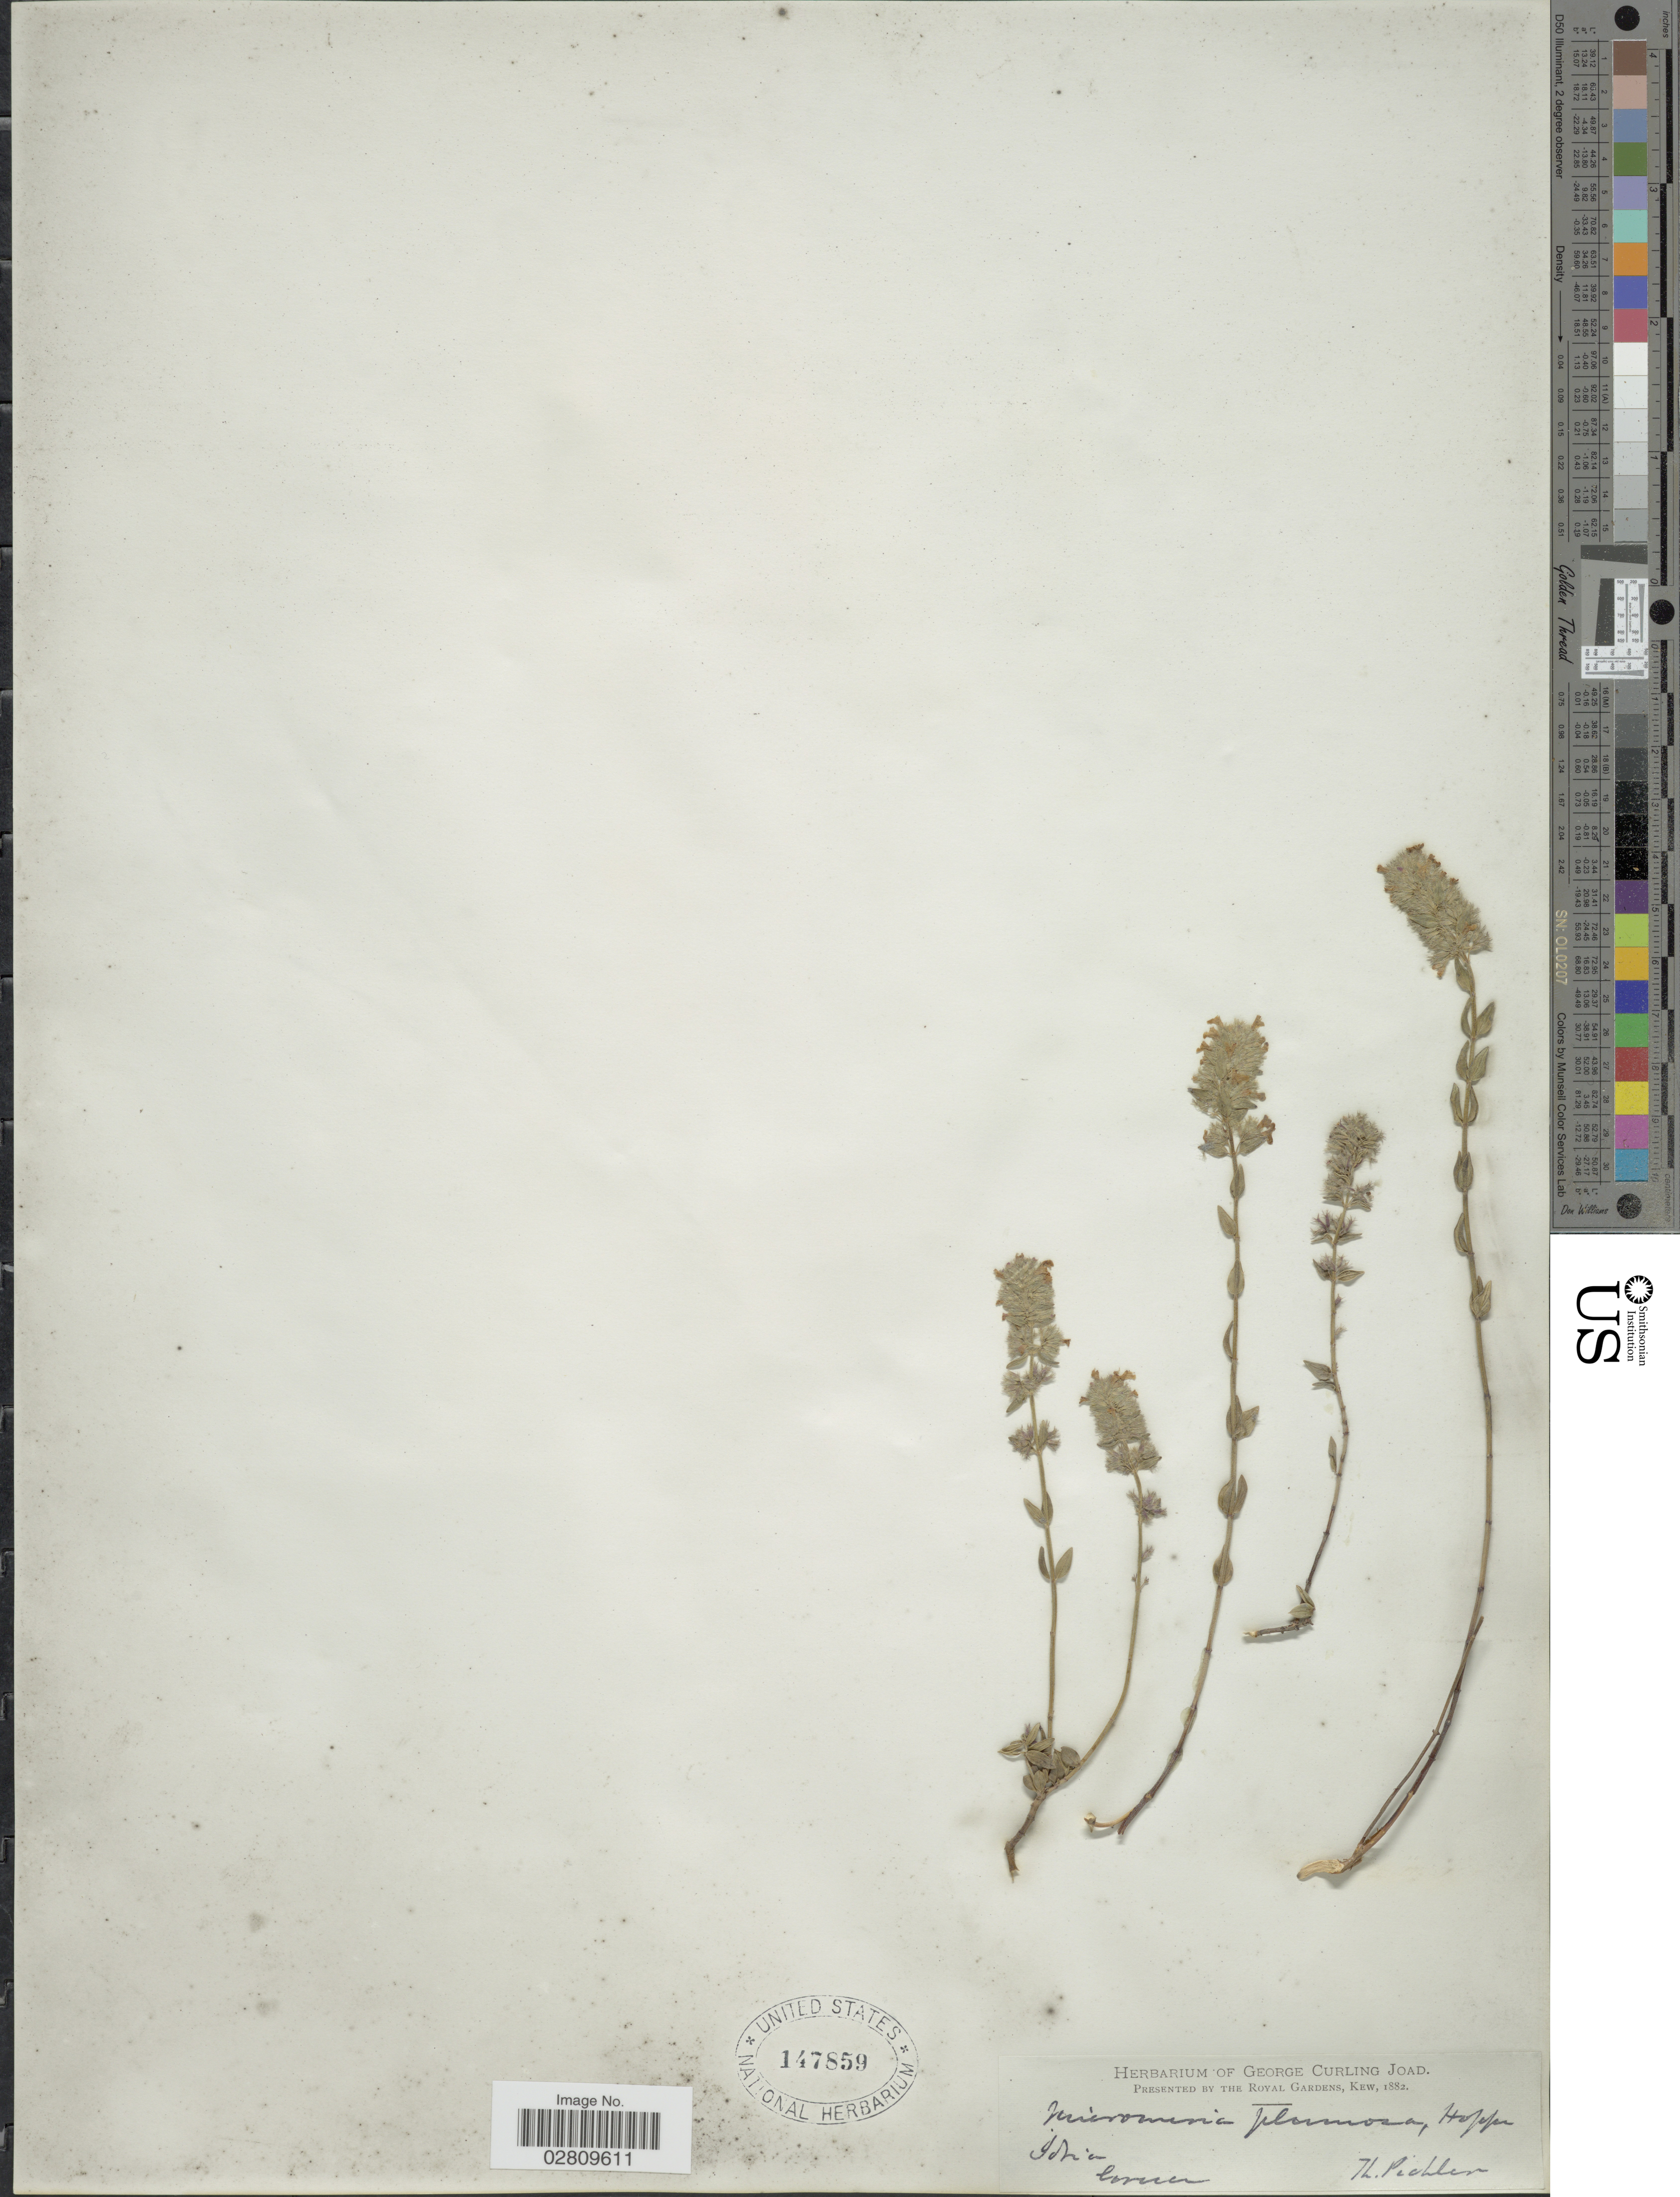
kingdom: Plantae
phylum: Tracheophyta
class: Magnoliopsida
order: Lamiales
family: Lamiaceae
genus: Micromeria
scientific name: Micromeria plumosa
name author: H. Buek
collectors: T. Pichler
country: Croatia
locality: Istria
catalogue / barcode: US 147859